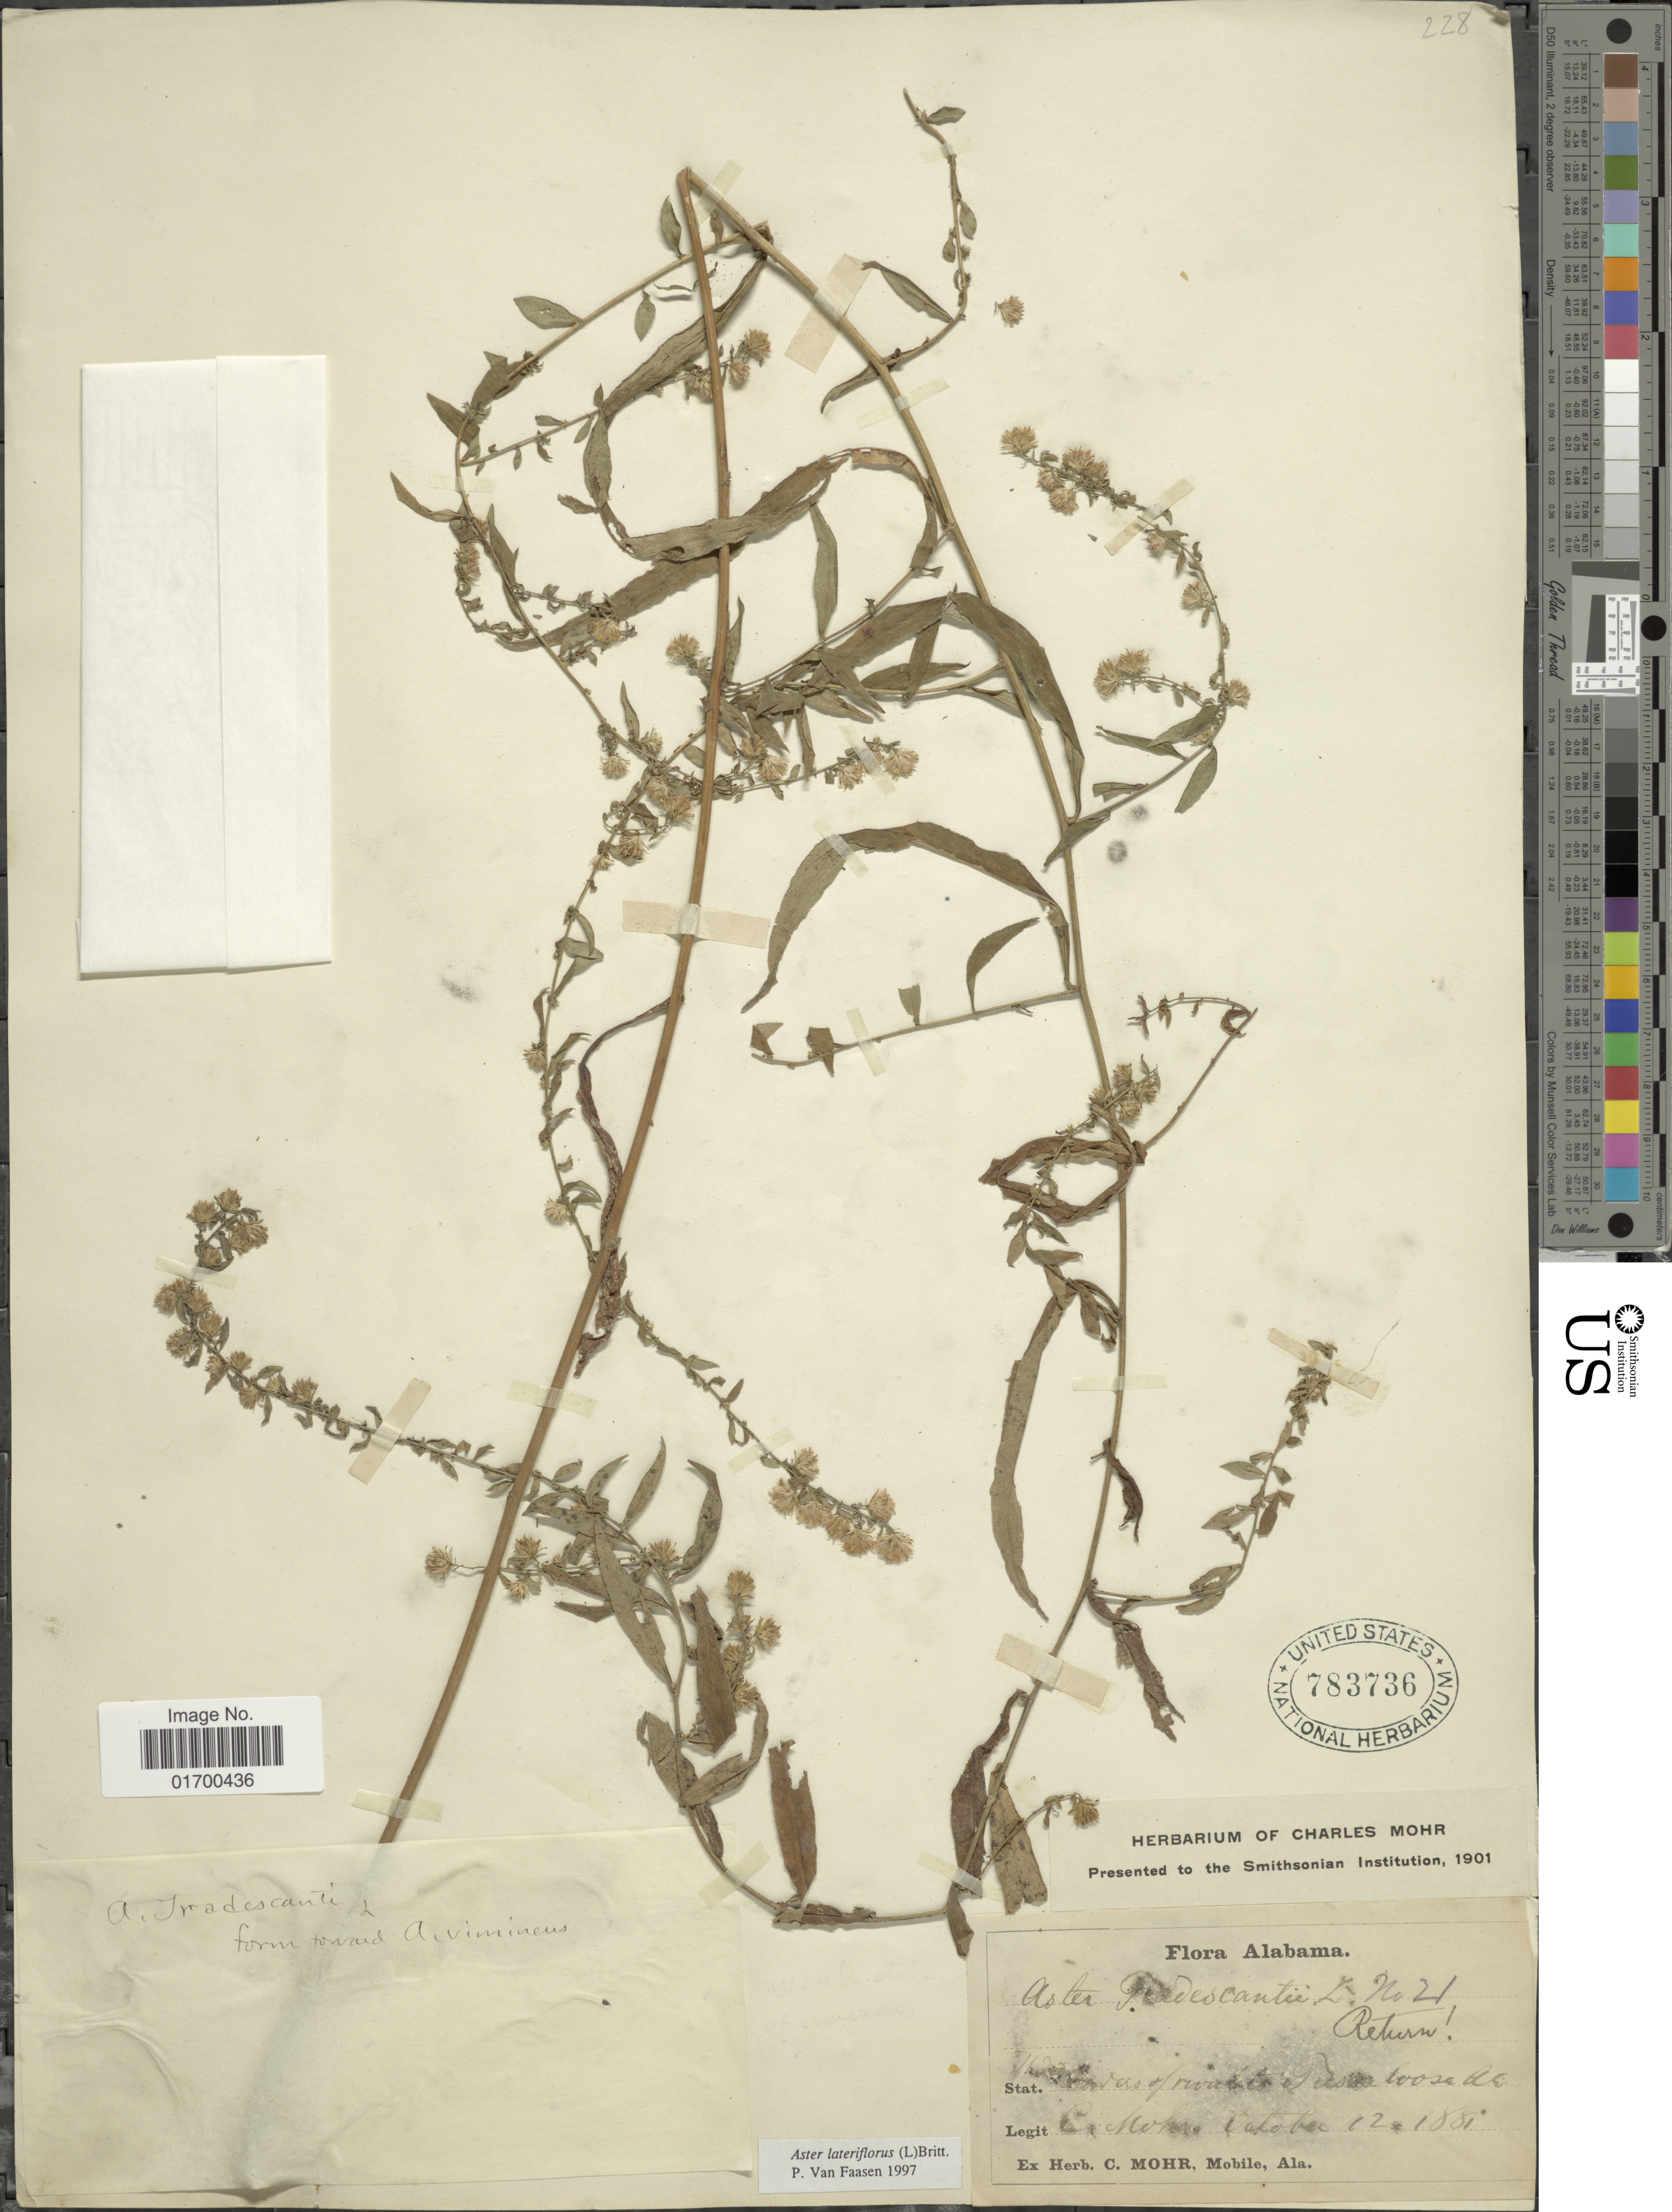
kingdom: Plantae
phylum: Tracheophyta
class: Magnoliopsida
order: Asterales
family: Asteraceae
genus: Symphyotrichum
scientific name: Symphyotrichum lateriflorum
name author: (L.) Á. Löve & D. Löve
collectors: C. T. Mohr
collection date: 1881-10-12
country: United States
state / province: Alabama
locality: Tuscaloosa.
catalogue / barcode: US 783736